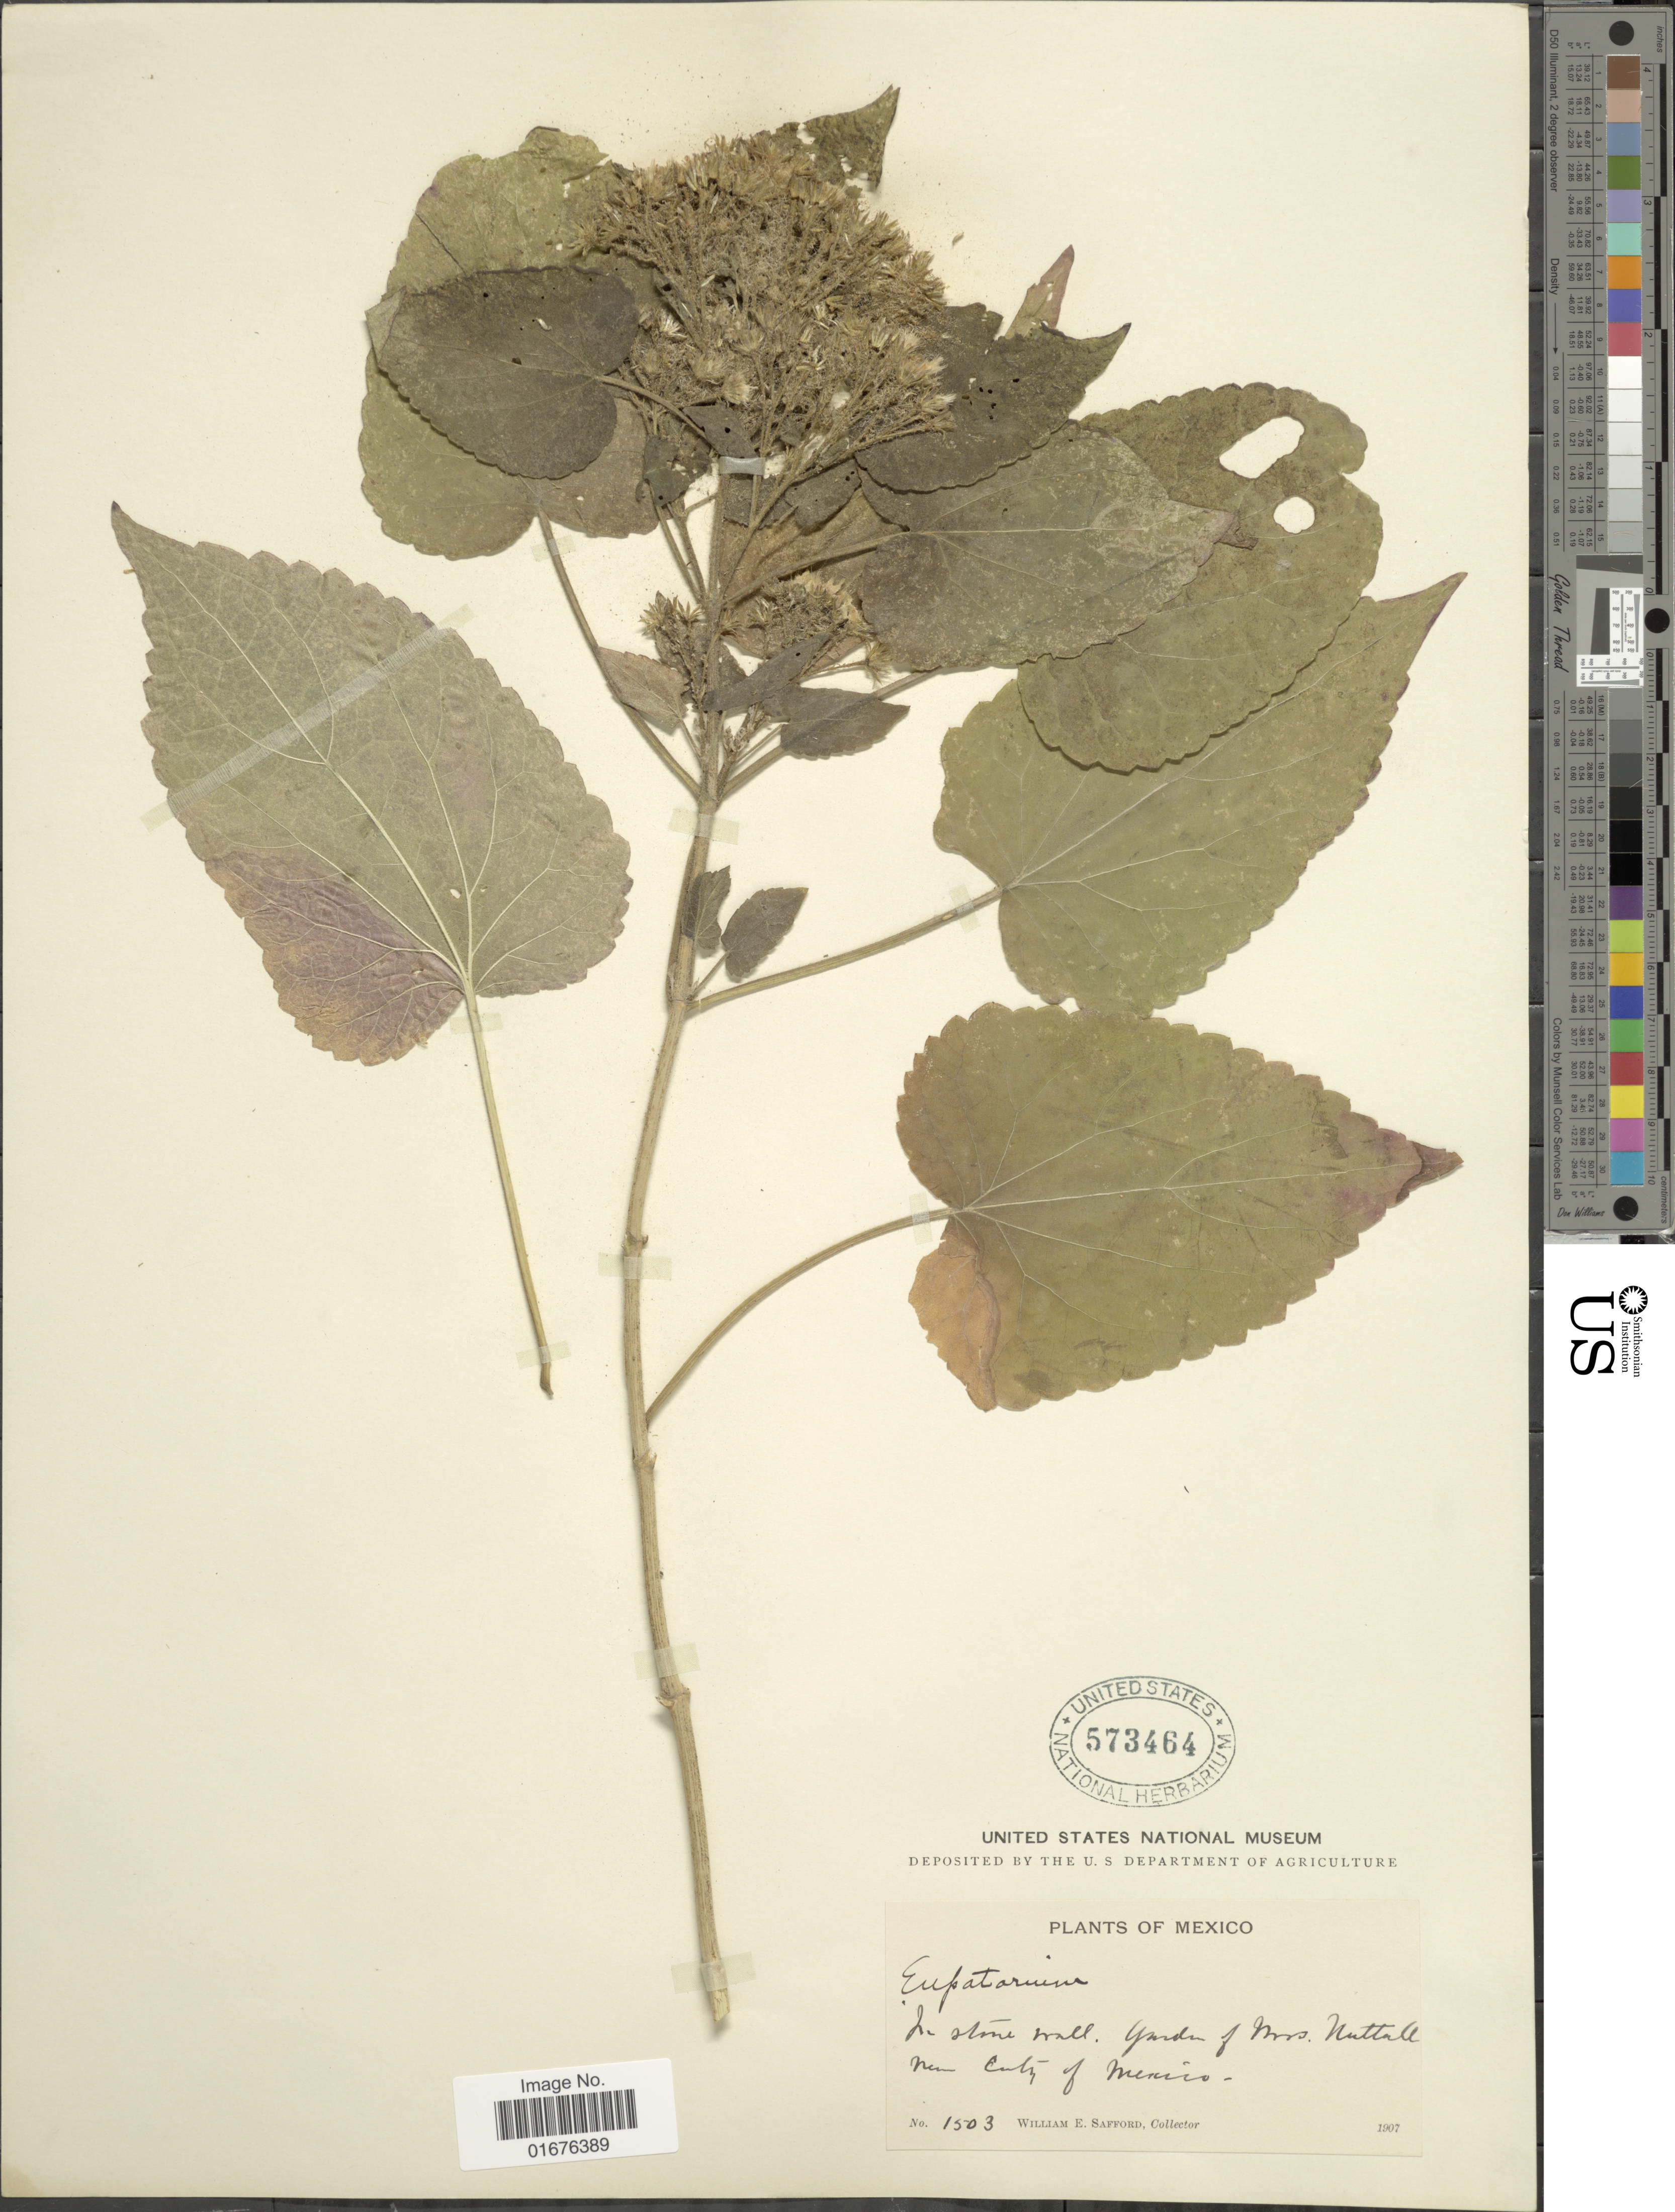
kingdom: Plantae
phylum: Tracheophyta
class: Magnoliopsida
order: Asterales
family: Asteraceae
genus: Ageratina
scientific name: Ageratina petiolaris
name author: (Moc. & Sessé ex DC.) R.M. King & H. Rob.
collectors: W. E. Safford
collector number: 1503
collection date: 1907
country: Mexico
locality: In stone wall. Garden of Mrs. Nattall, near City of Mexico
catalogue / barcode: US 573464